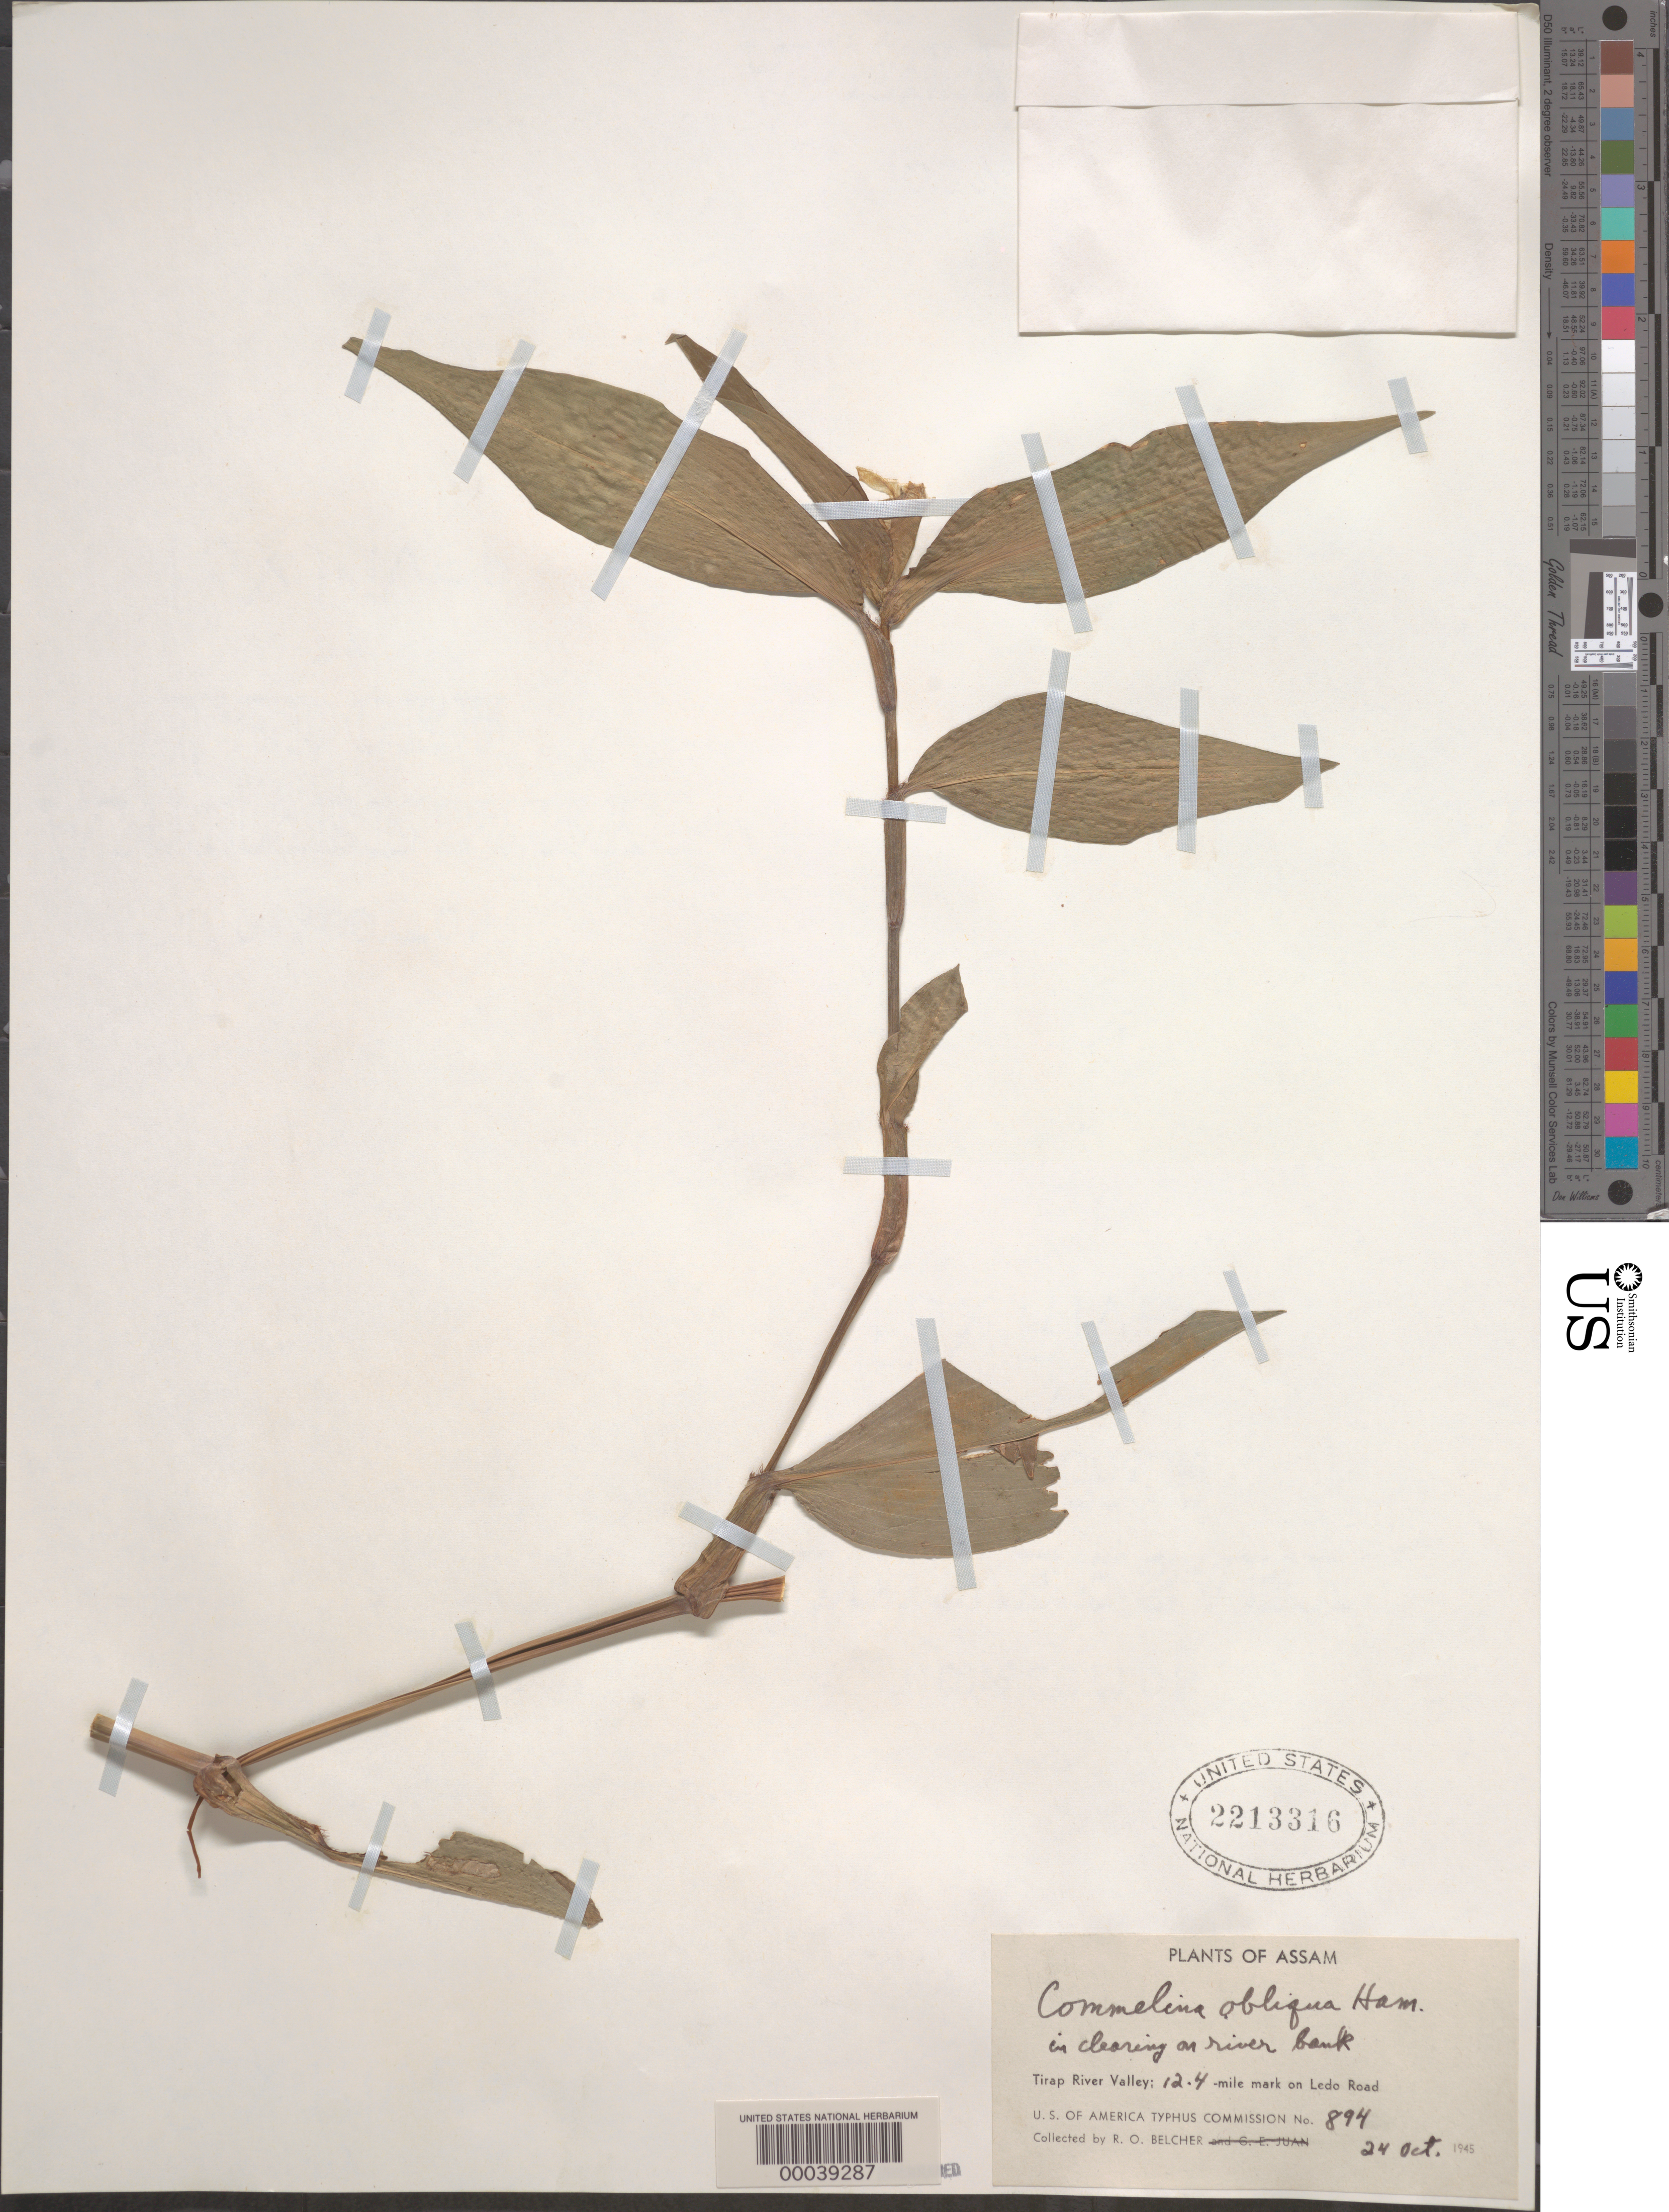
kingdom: Plantae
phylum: Tracheophyta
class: Liliopsida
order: Commelinales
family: Commelinaceae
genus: Commelina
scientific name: Commelina paludosa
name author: Blume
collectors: R. Belcher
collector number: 894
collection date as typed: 24 Oct 1945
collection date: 1945-10-24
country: India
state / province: Assam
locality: Tirap river valley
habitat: Clearing on riverbank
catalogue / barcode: US 2213316